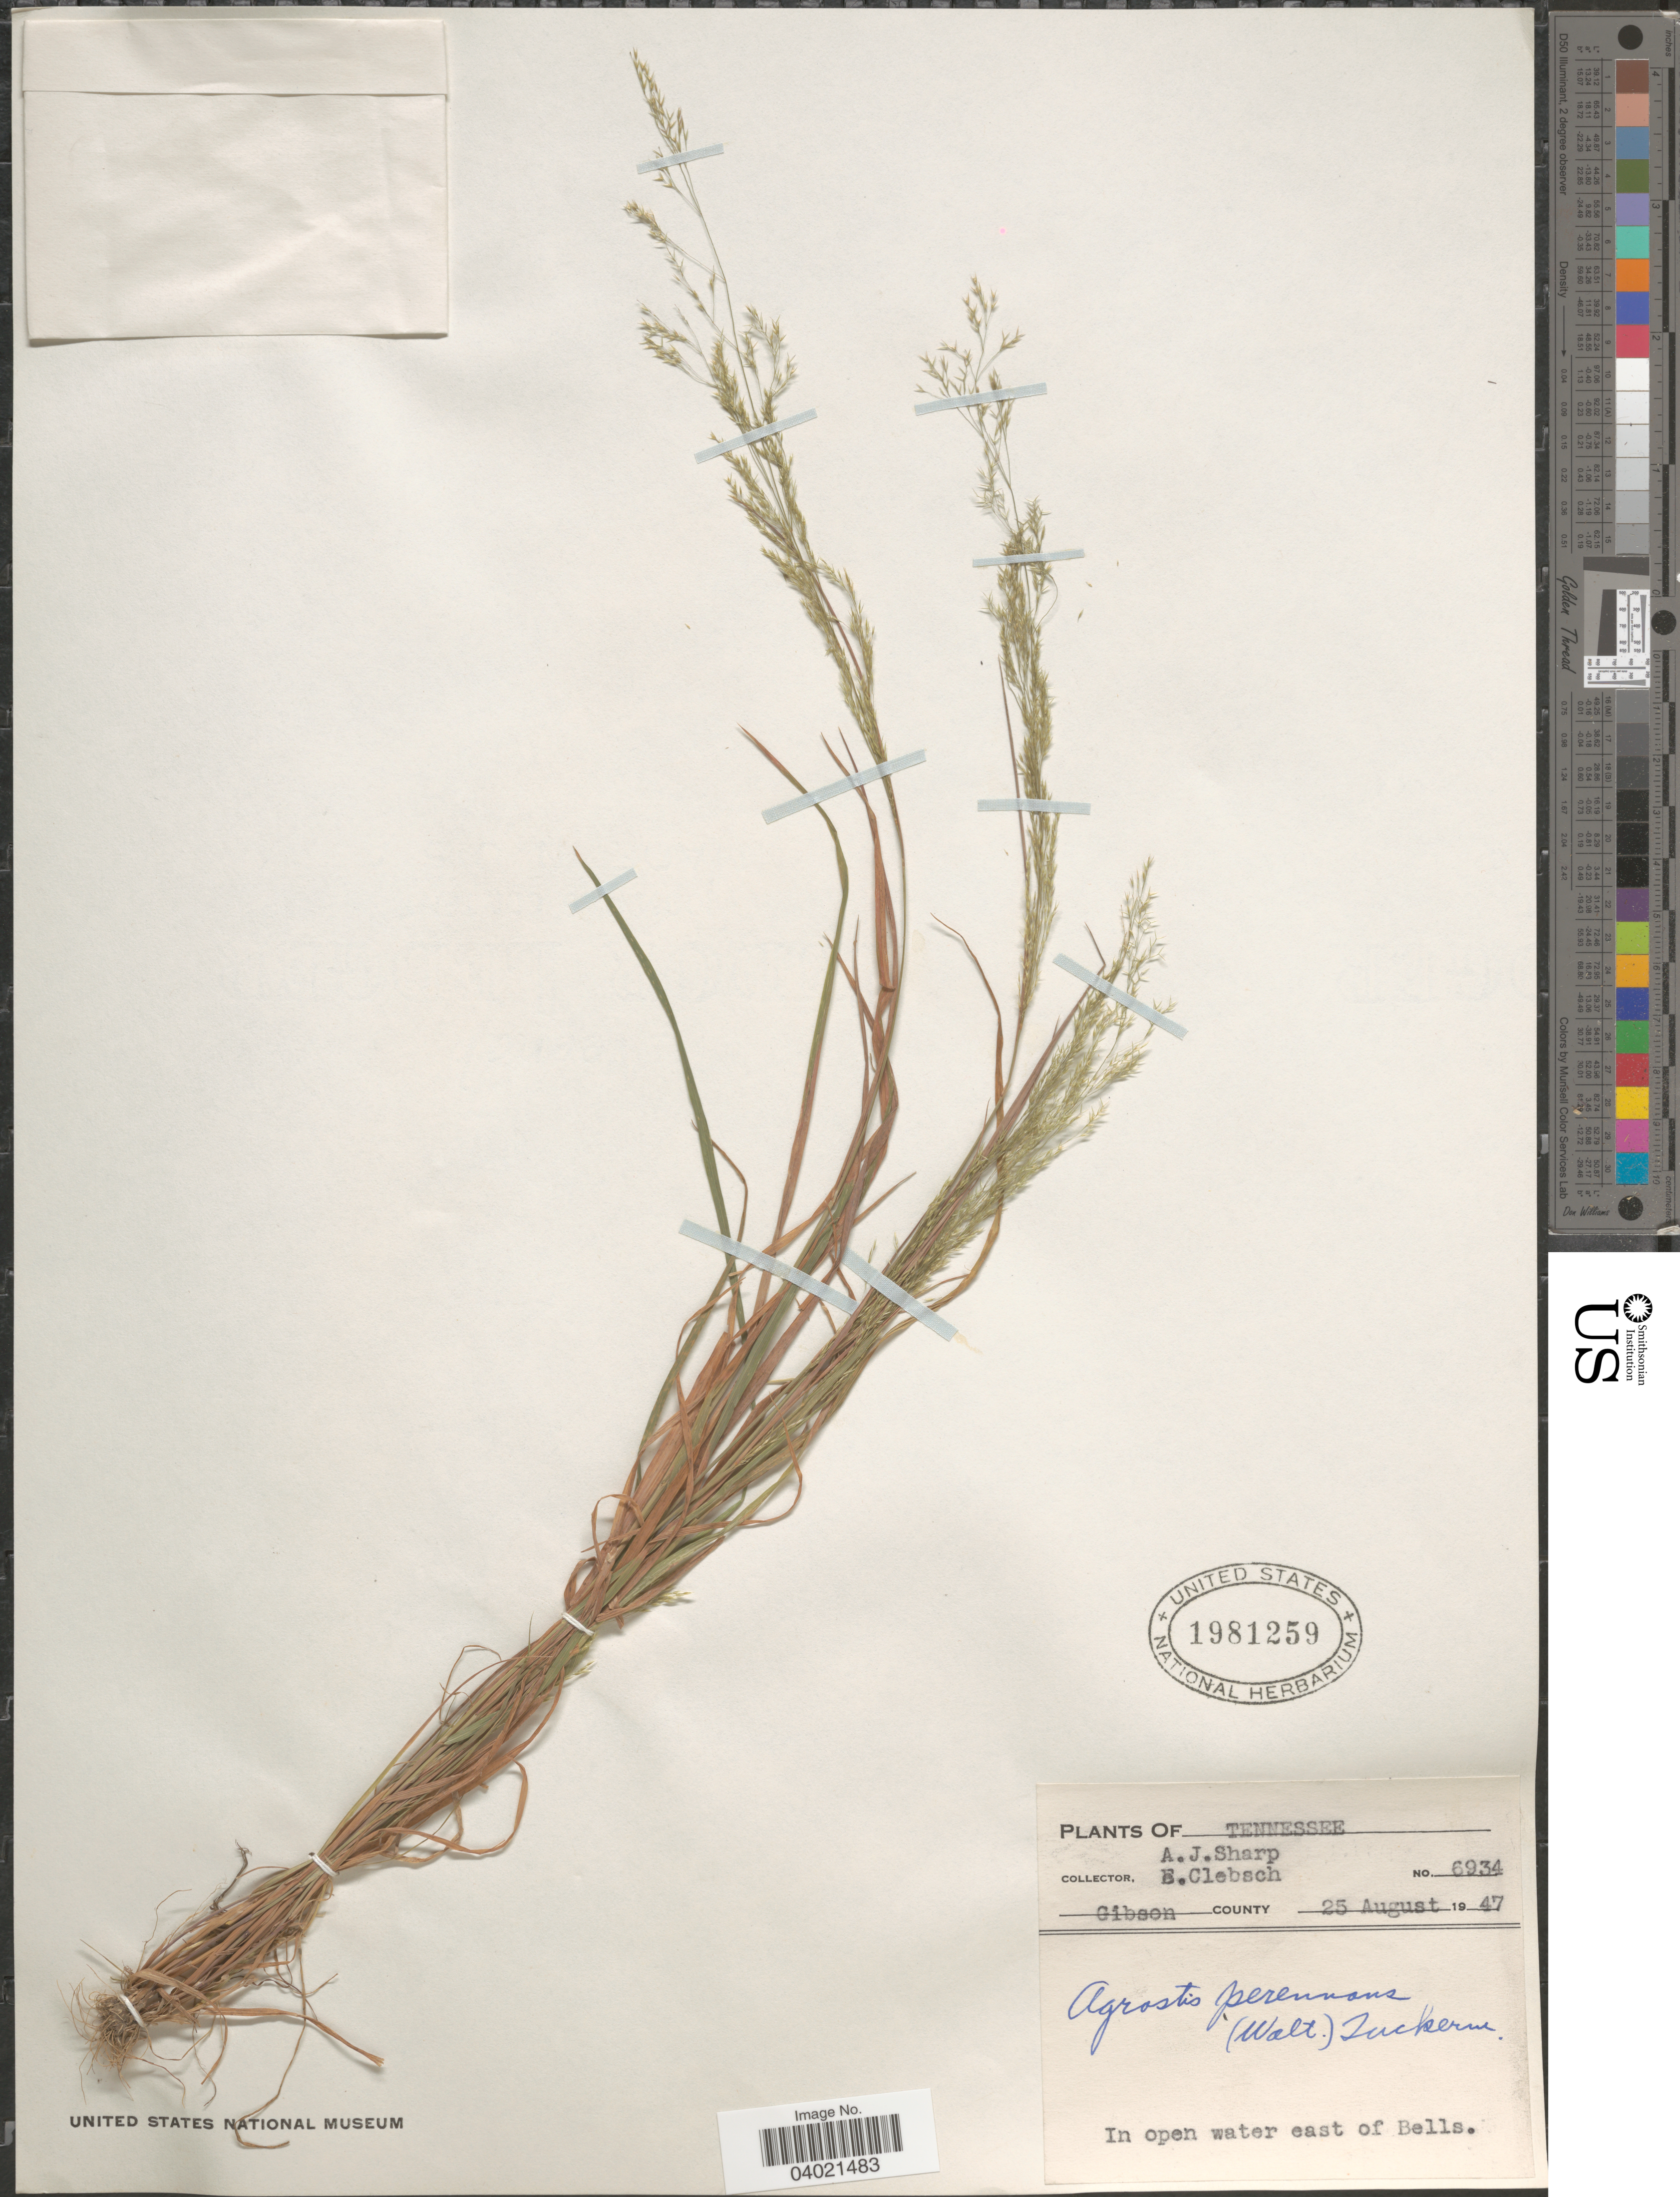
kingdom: Plantae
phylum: Tracheophyta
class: Liliopsida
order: Poales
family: Poaceae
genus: Agrostis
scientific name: Agrostis perennans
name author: (Walter) Tuck.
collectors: A. J. Sharp & E. Clebsch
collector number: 6934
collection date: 1947-08-25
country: United States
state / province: Tennessee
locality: Gibson county. In open water east of Bells.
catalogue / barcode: US 1981259